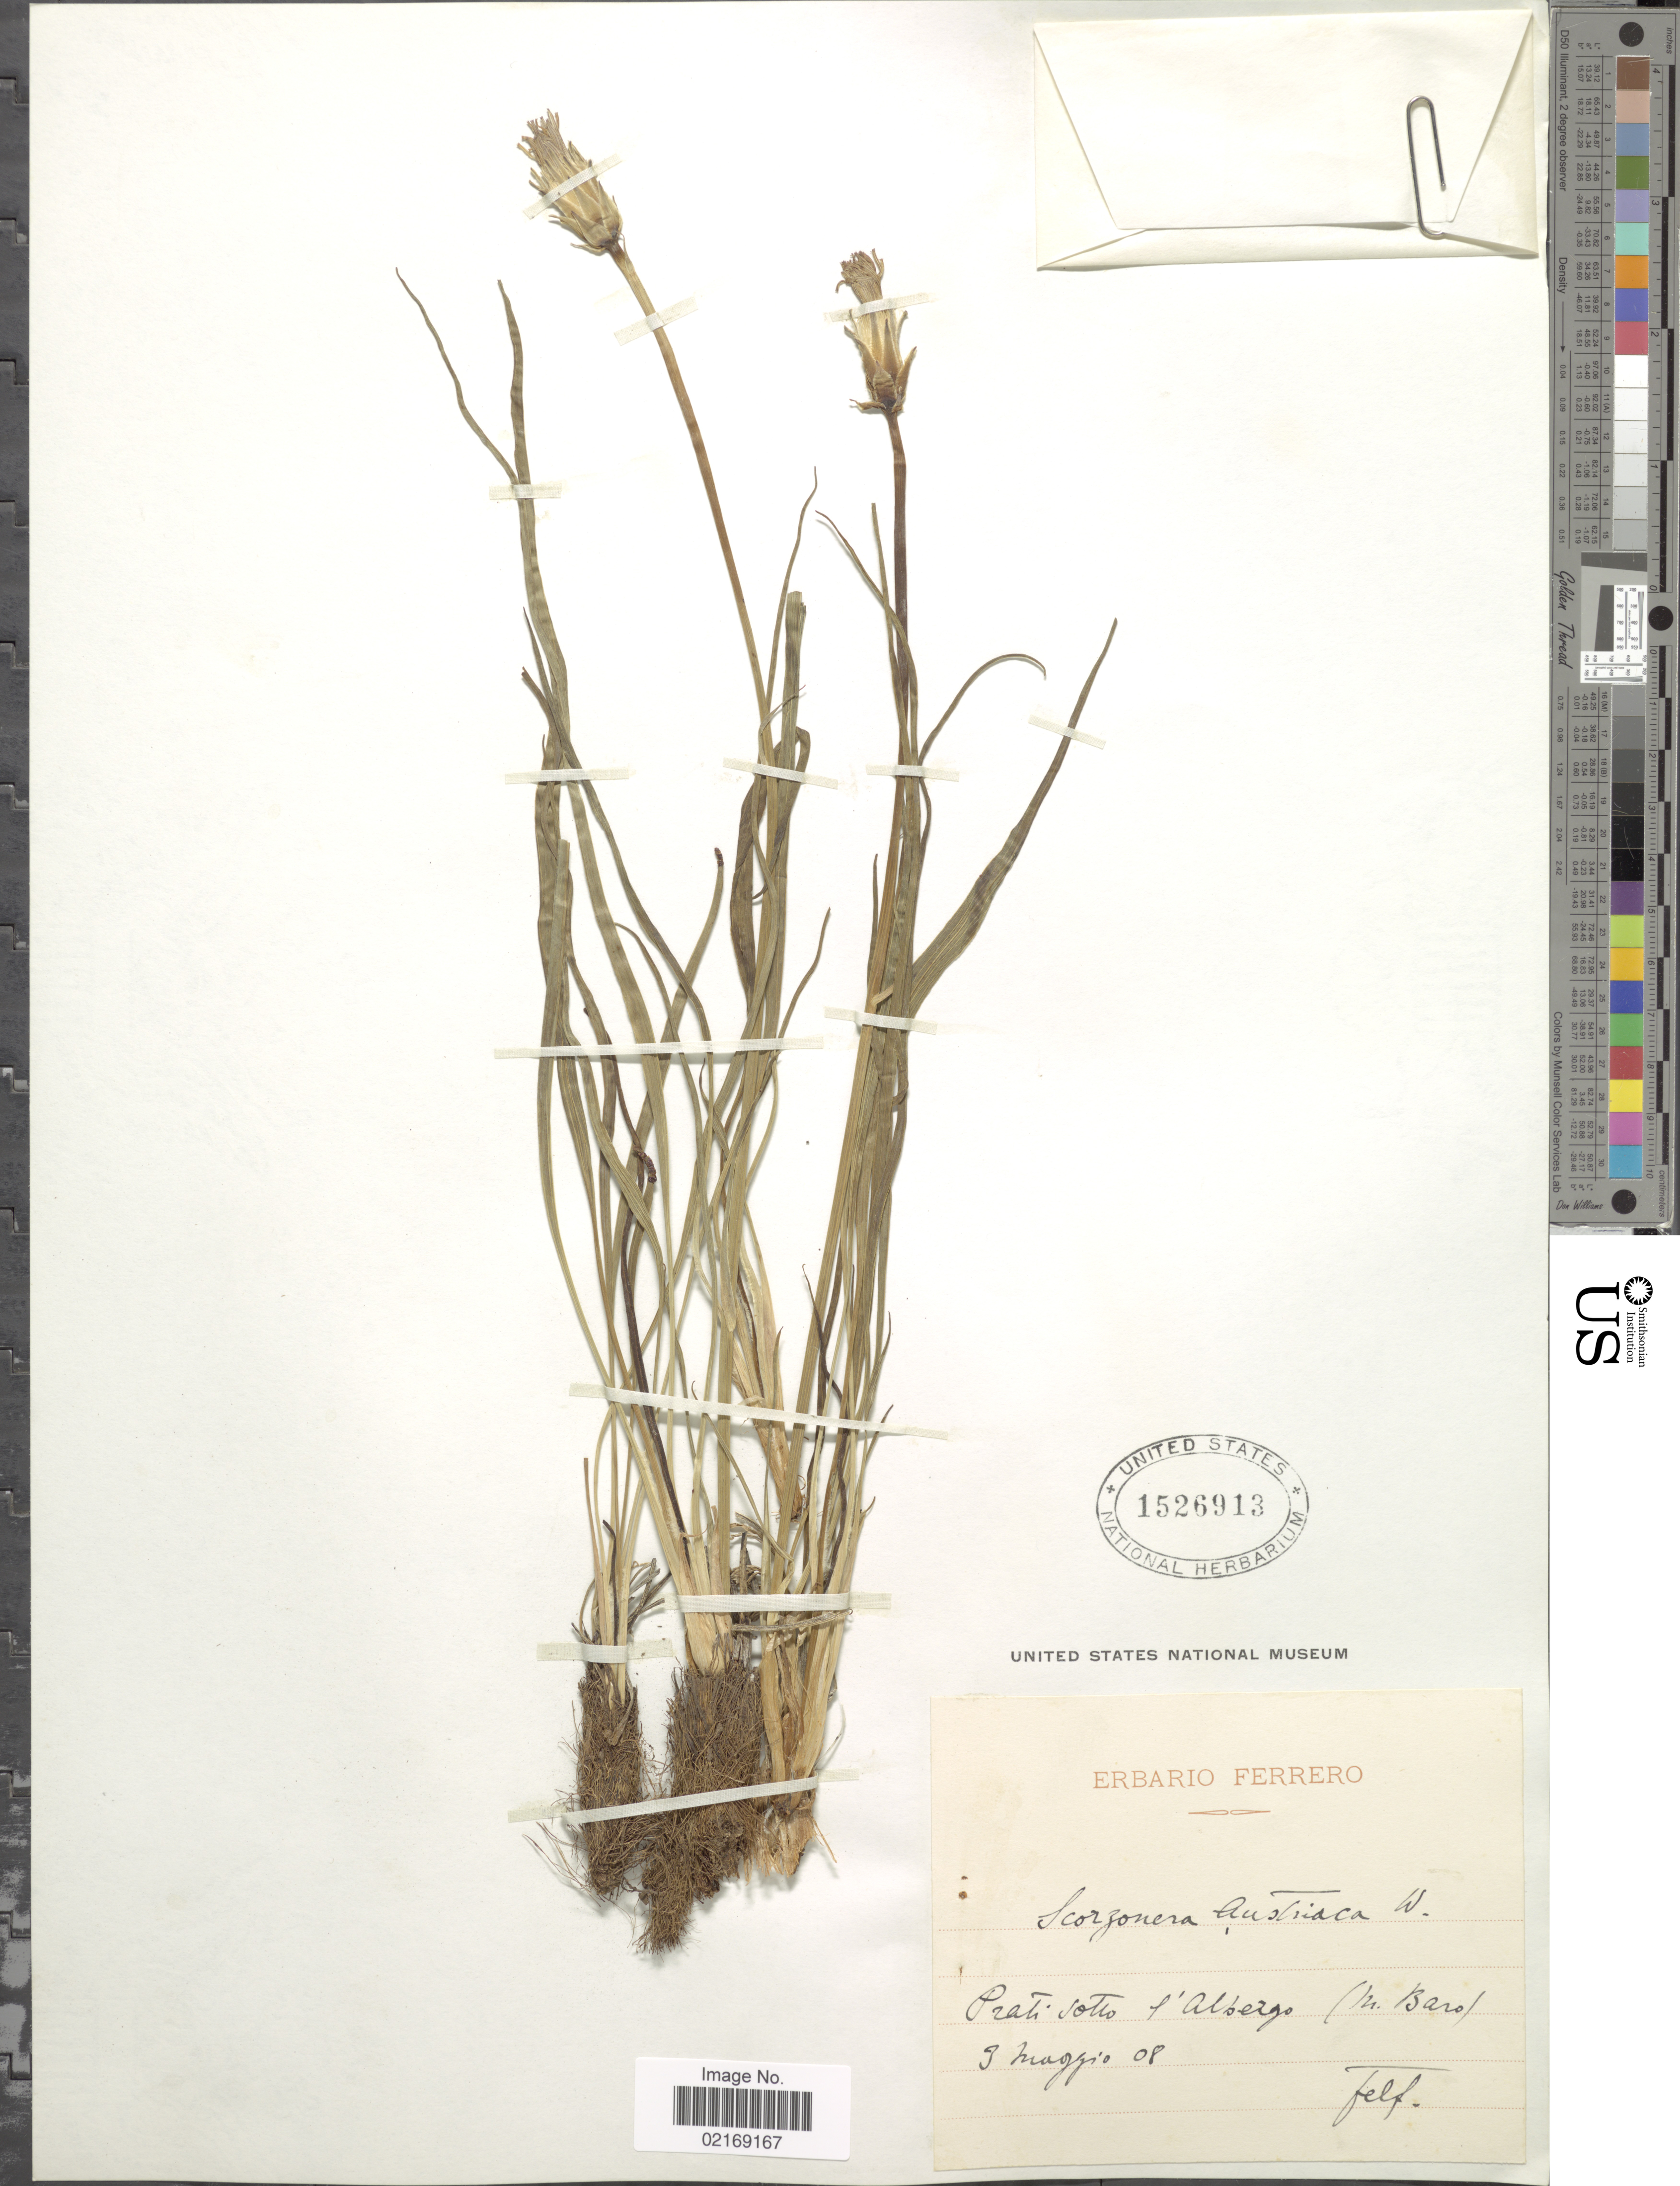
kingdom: Plantae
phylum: Tracheophyta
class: Magnoliopsida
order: Asterales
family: Asteraceae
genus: Scorzonera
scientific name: Scorzonera austriaca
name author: Willd.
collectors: F. Ferrero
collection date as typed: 3 Maggio '08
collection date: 1908-05-03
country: Italy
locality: Prati sotto l'Albergs (m. Baro) [interpreted]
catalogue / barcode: US 1526913